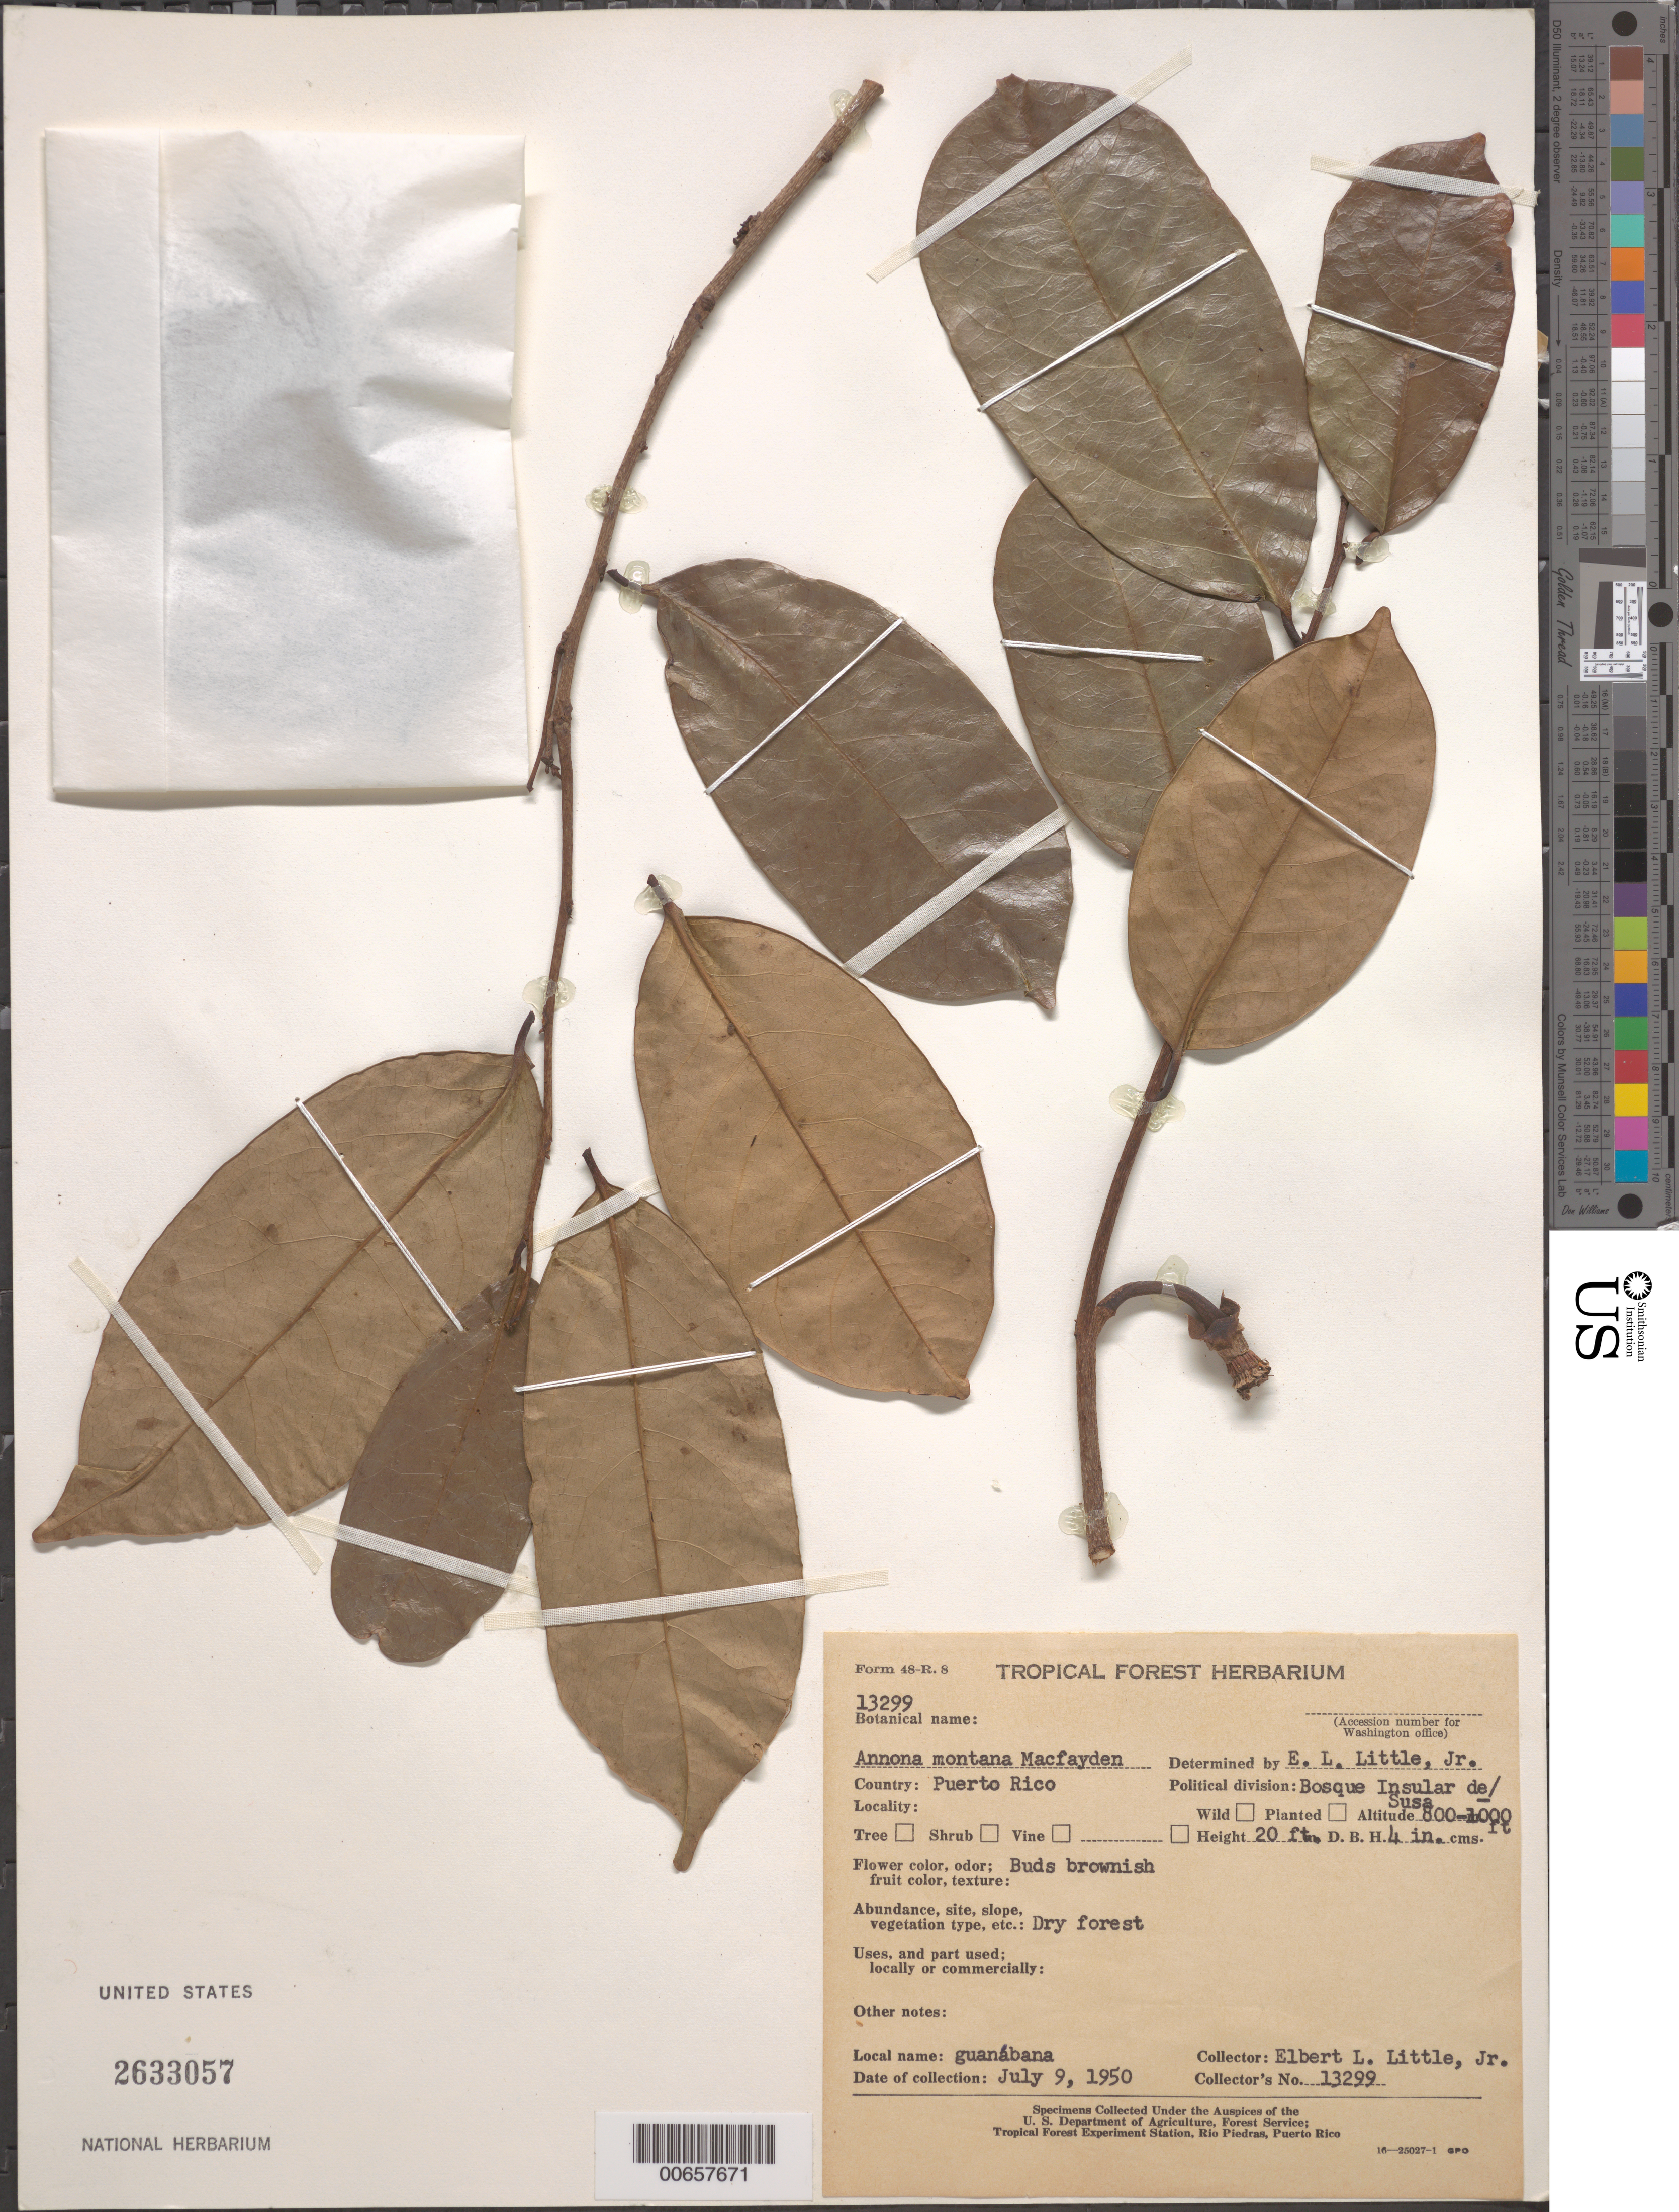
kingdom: Plantae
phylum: Tracheophyta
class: Magnoliopsida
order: Magnoliales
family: Annonaceae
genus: Annona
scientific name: Annona montana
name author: Macfad.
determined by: Little, Elbert L., Jr., (FSSR), United States Department of Agriculture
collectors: E. L. Little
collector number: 13299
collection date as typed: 09 Jul 1950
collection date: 1950-07-09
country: Puerto Rico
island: Greater Antilles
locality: Bosque Insular de Susa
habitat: Dry forest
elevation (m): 244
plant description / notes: Common name: Guanabana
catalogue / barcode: US 2633057